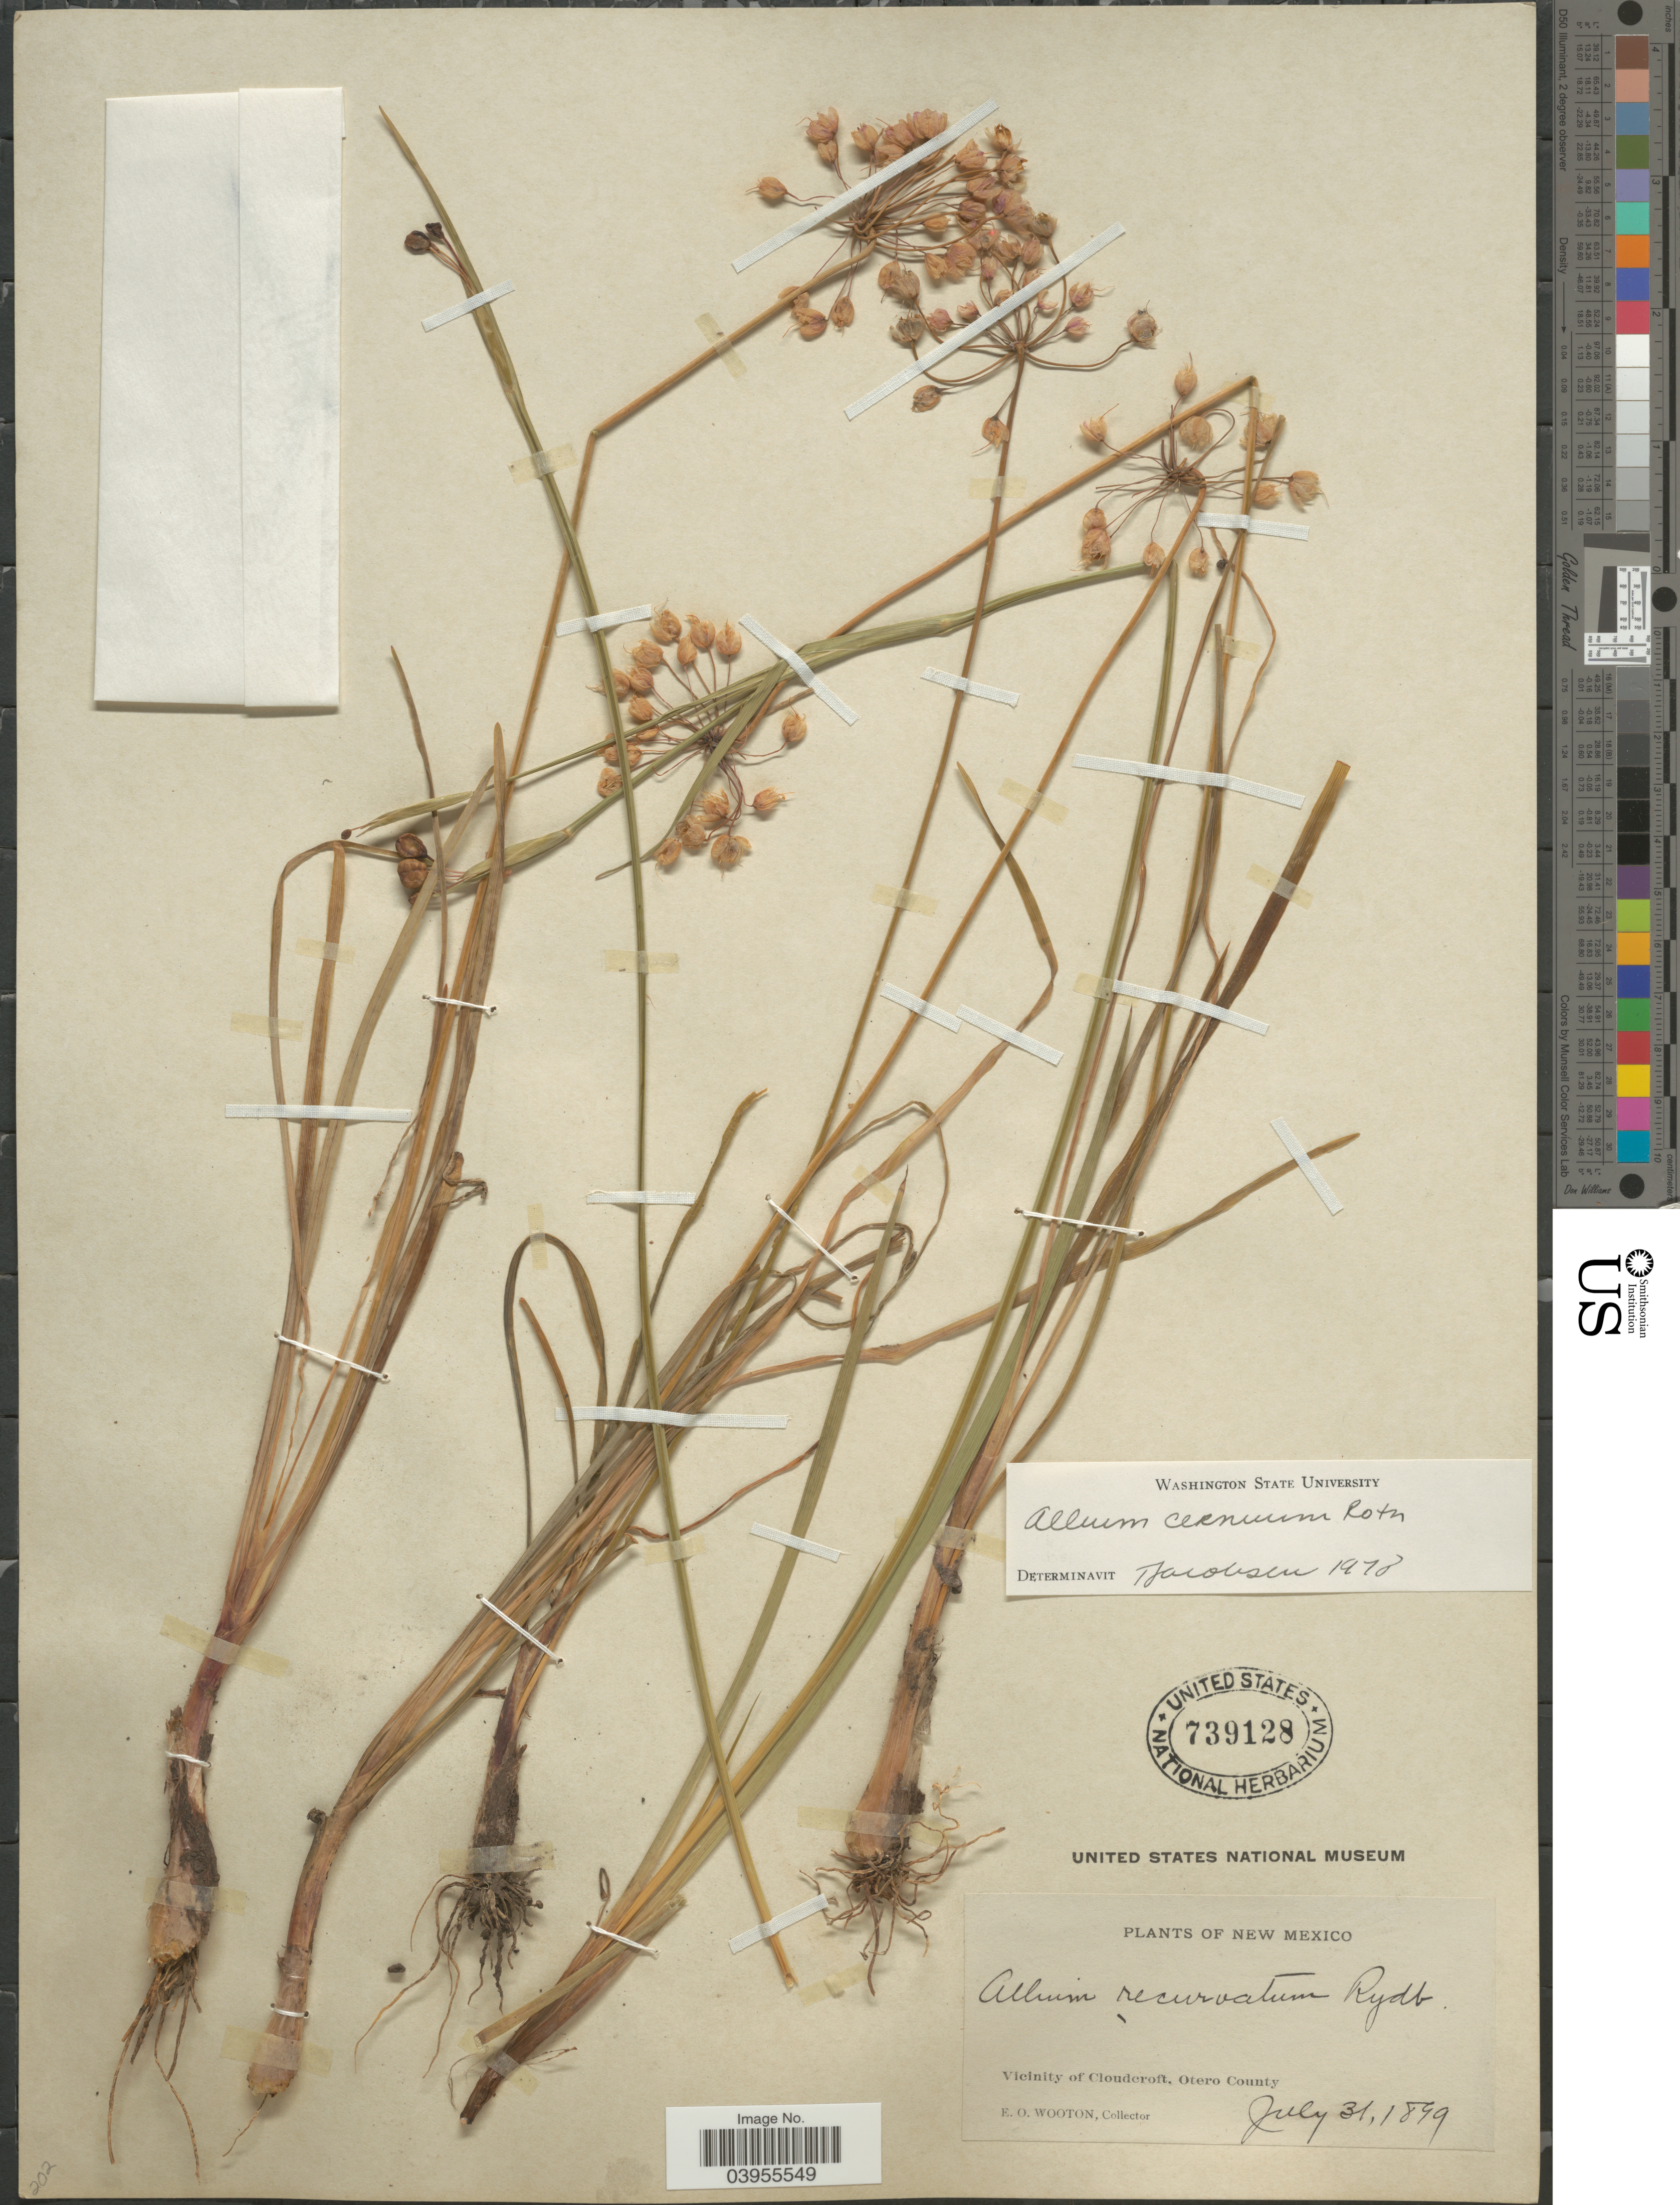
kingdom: Plantae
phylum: Tracheophyta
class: Liliopsida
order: Asparagales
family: Amaryllidaceae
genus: Allium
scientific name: Allium cernuum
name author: Roth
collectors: E. O. Wooton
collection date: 1899-07-31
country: United States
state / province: New Mexico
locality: Vicinity of Clouderoft, Otero County.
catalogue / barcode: US 739128